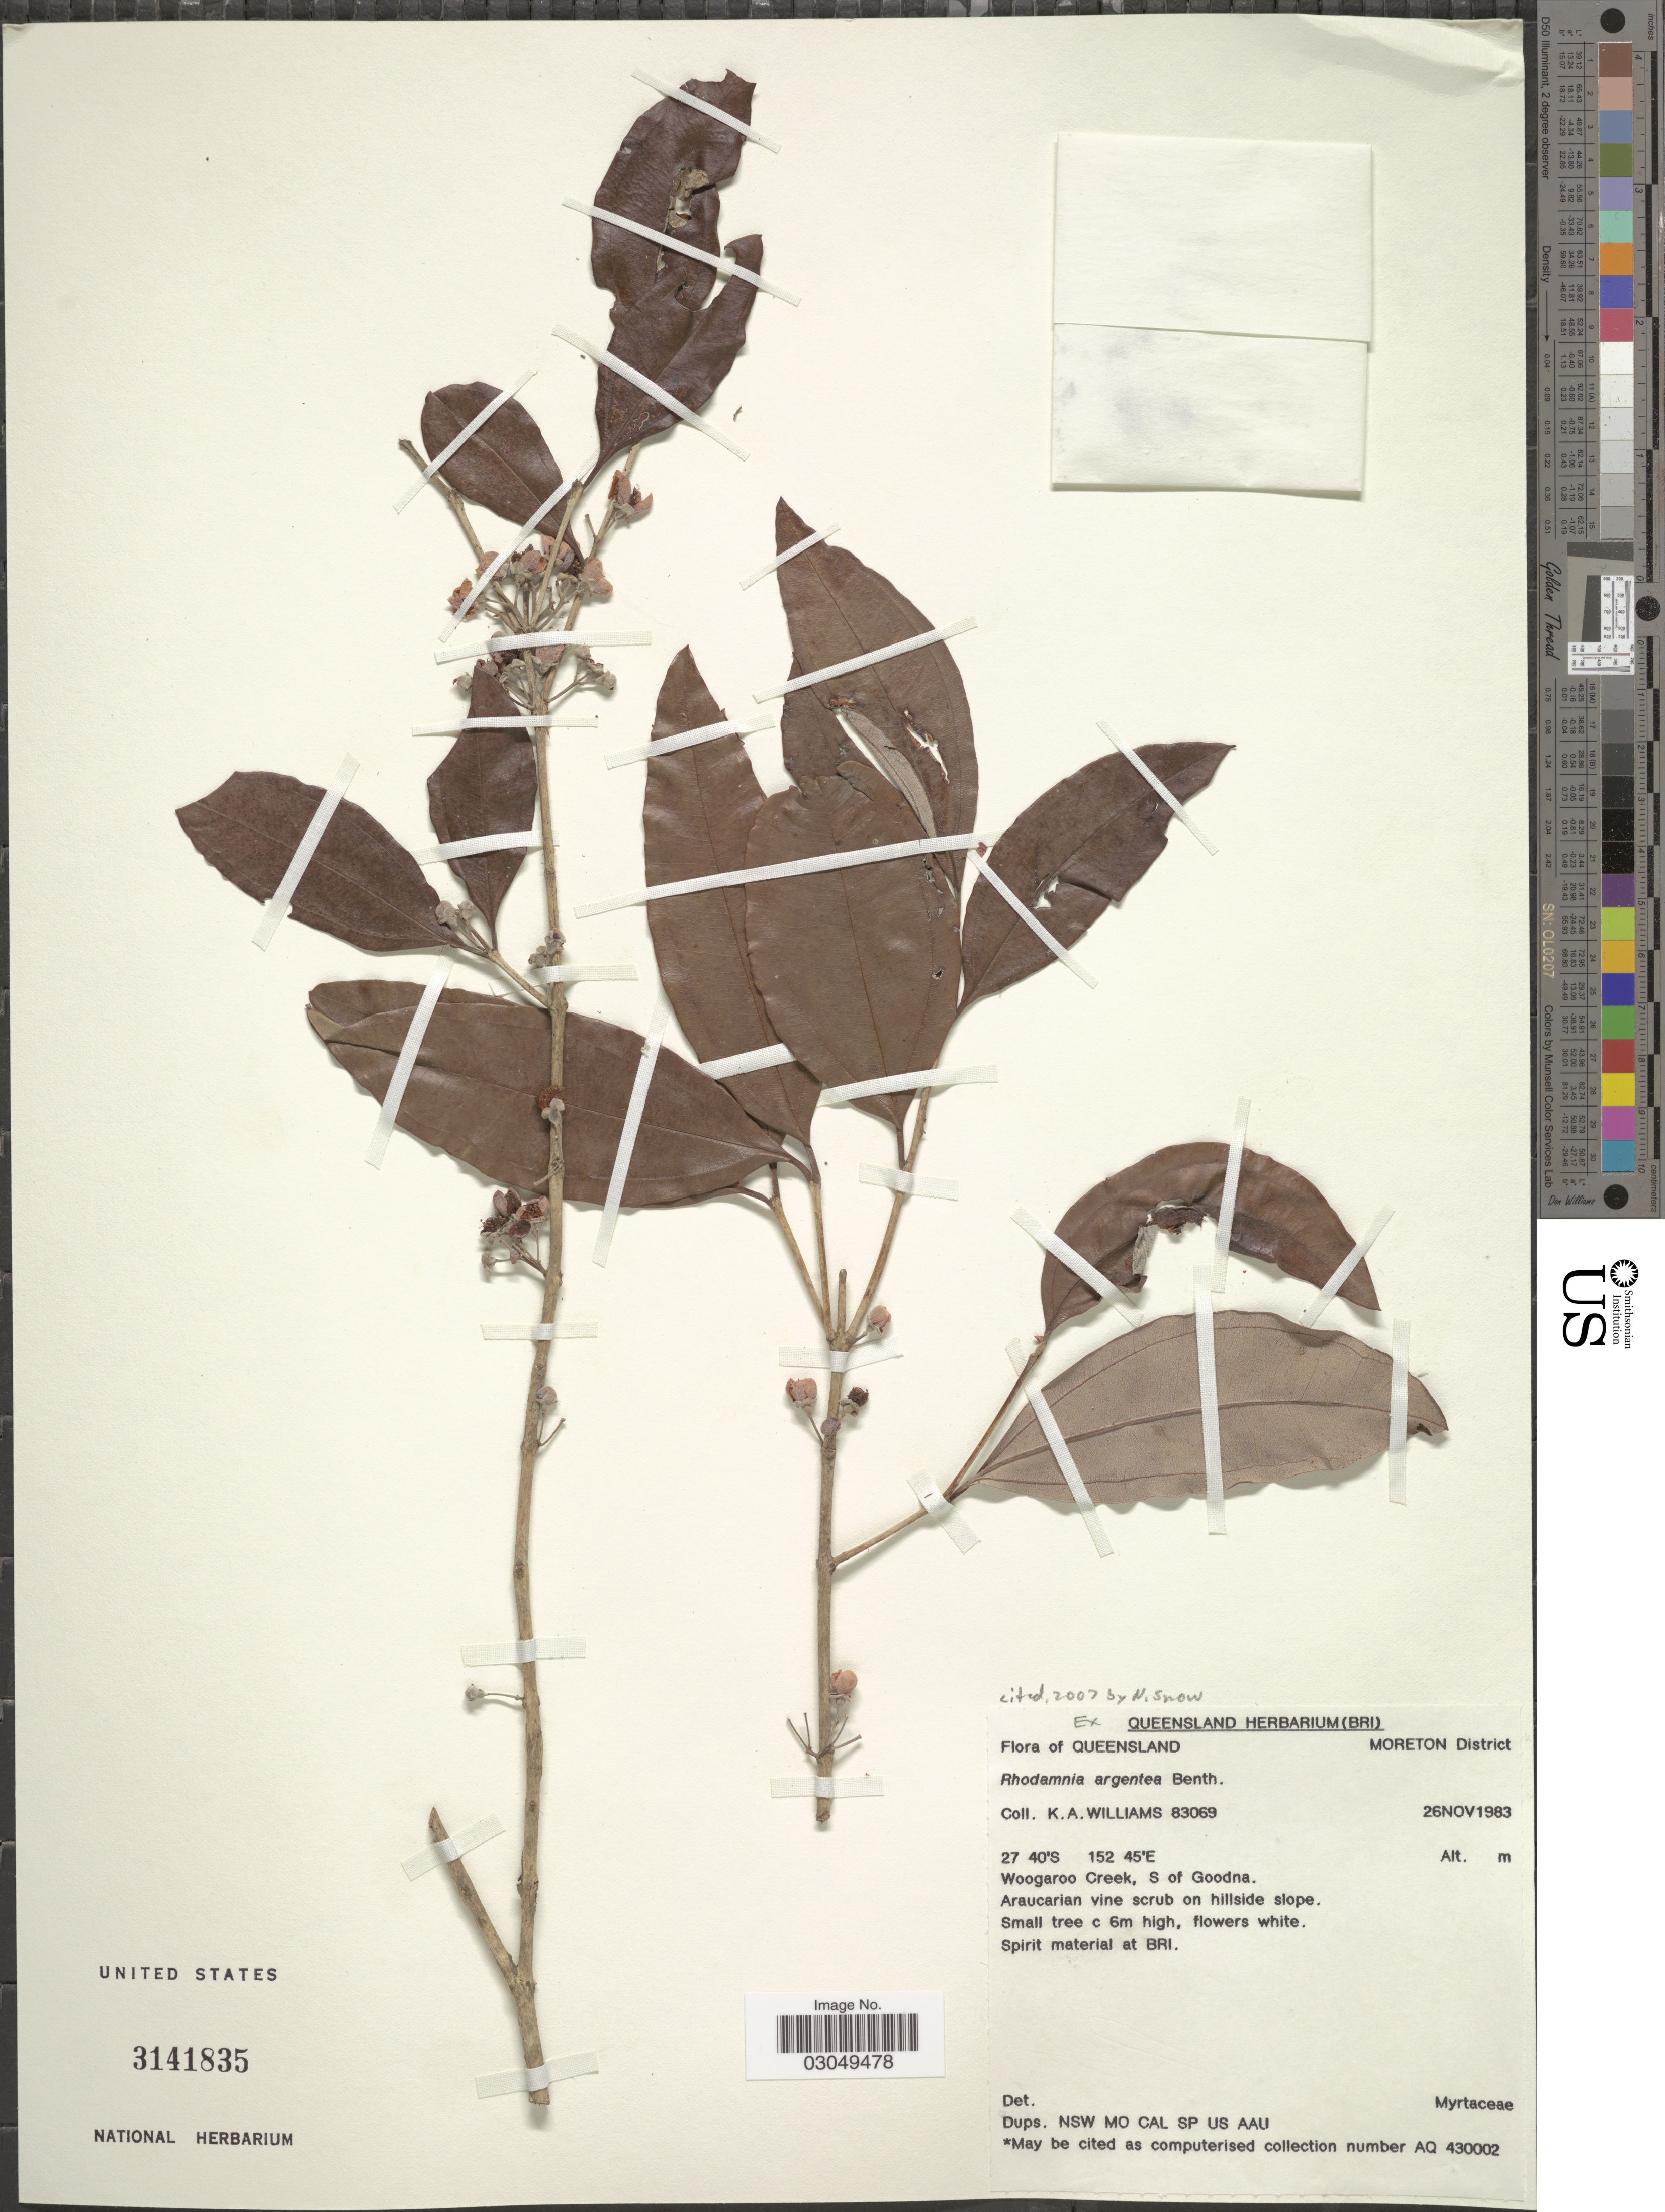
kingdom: Plantae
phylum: Tracheophyta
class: Magnoliopsida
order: Myrtales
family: Myrtaceae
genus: Rhodamnia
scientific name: Rhodamnia argentea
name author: Benth.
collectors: K. Williams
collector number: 83069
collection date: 1983-11-26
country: Australia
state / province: Queensland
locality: Moreton District, Woogaroo Creek, S of Goodna.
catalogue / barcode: US 3141835